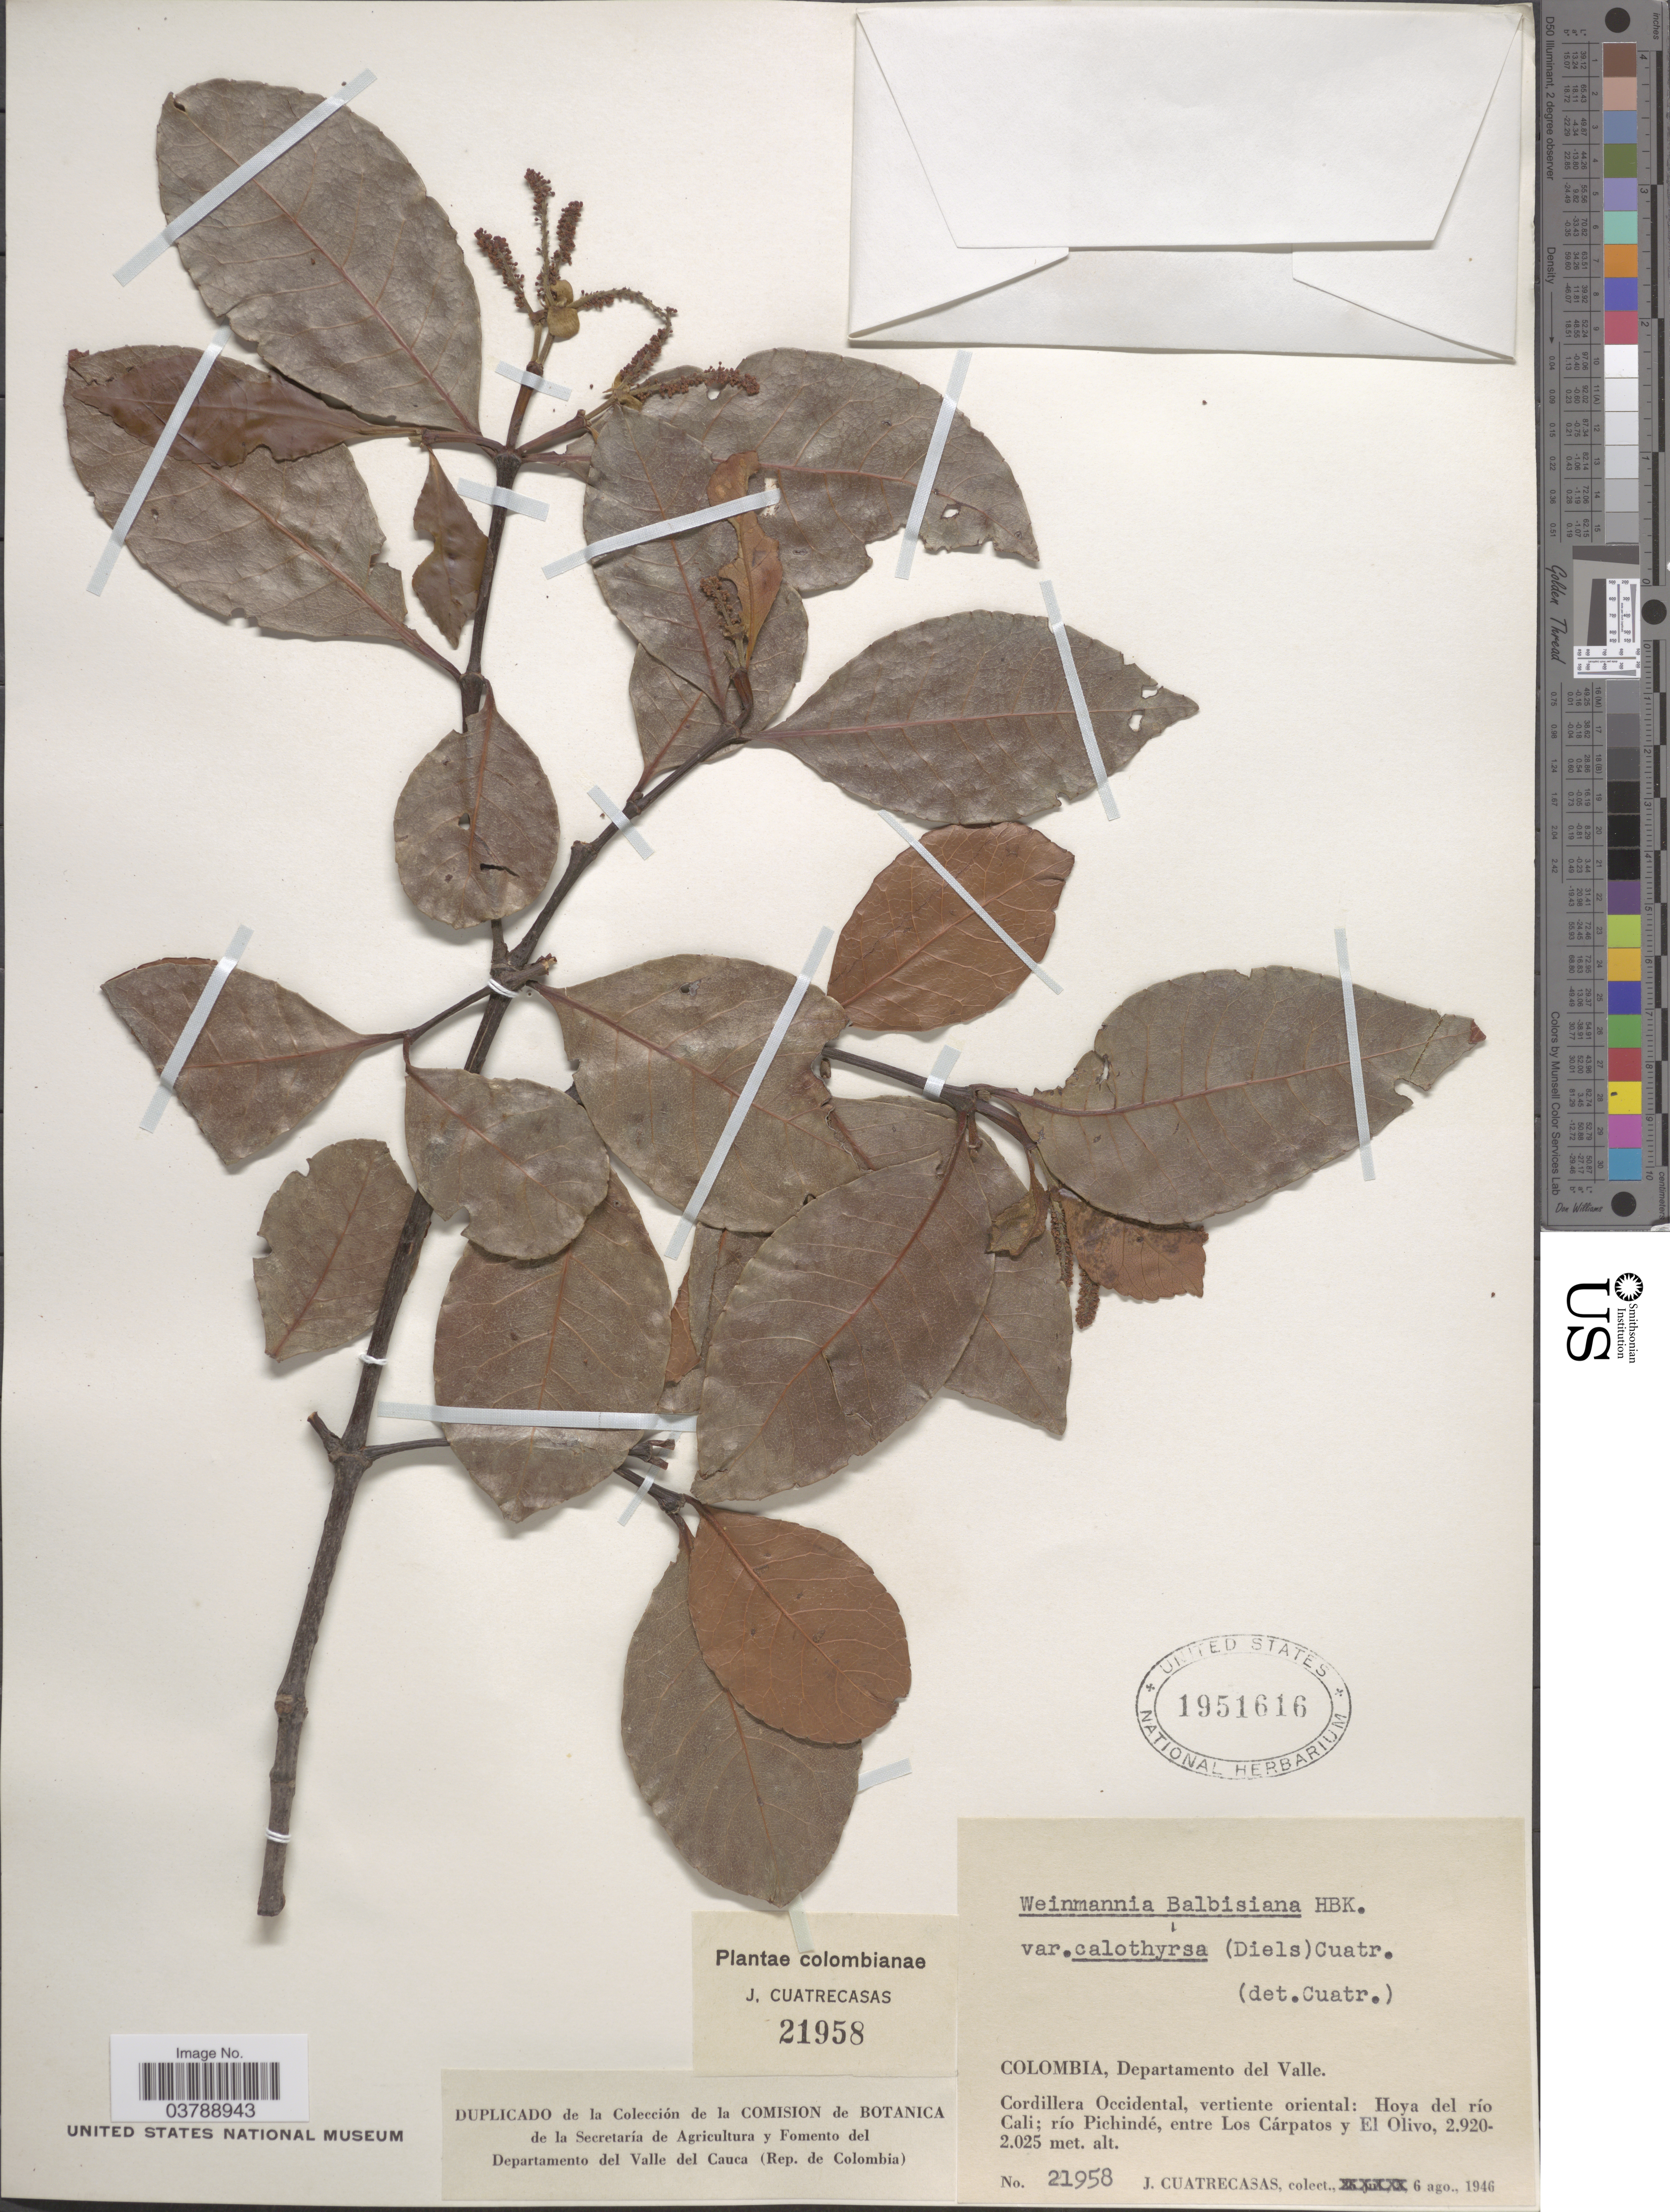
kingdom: Plantae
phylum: Tracheophyta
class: Magnoliopsida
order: Oxalidales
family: Cunoniaceae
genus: Weinmannia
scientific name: Weinmannia calothyrsa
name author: Diels in Urb.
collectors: J. Cuatrecasas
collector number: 21958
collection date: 1946-08-06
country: Colombia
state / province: Valle del Cauca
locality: Departamento del Valle. Cordillera Occidental, vertiente oriental: Hoya del río Cali; río Pichindé, entre Los Cárpatos y El Olivo.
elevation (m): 2025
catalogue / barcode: US 1951616